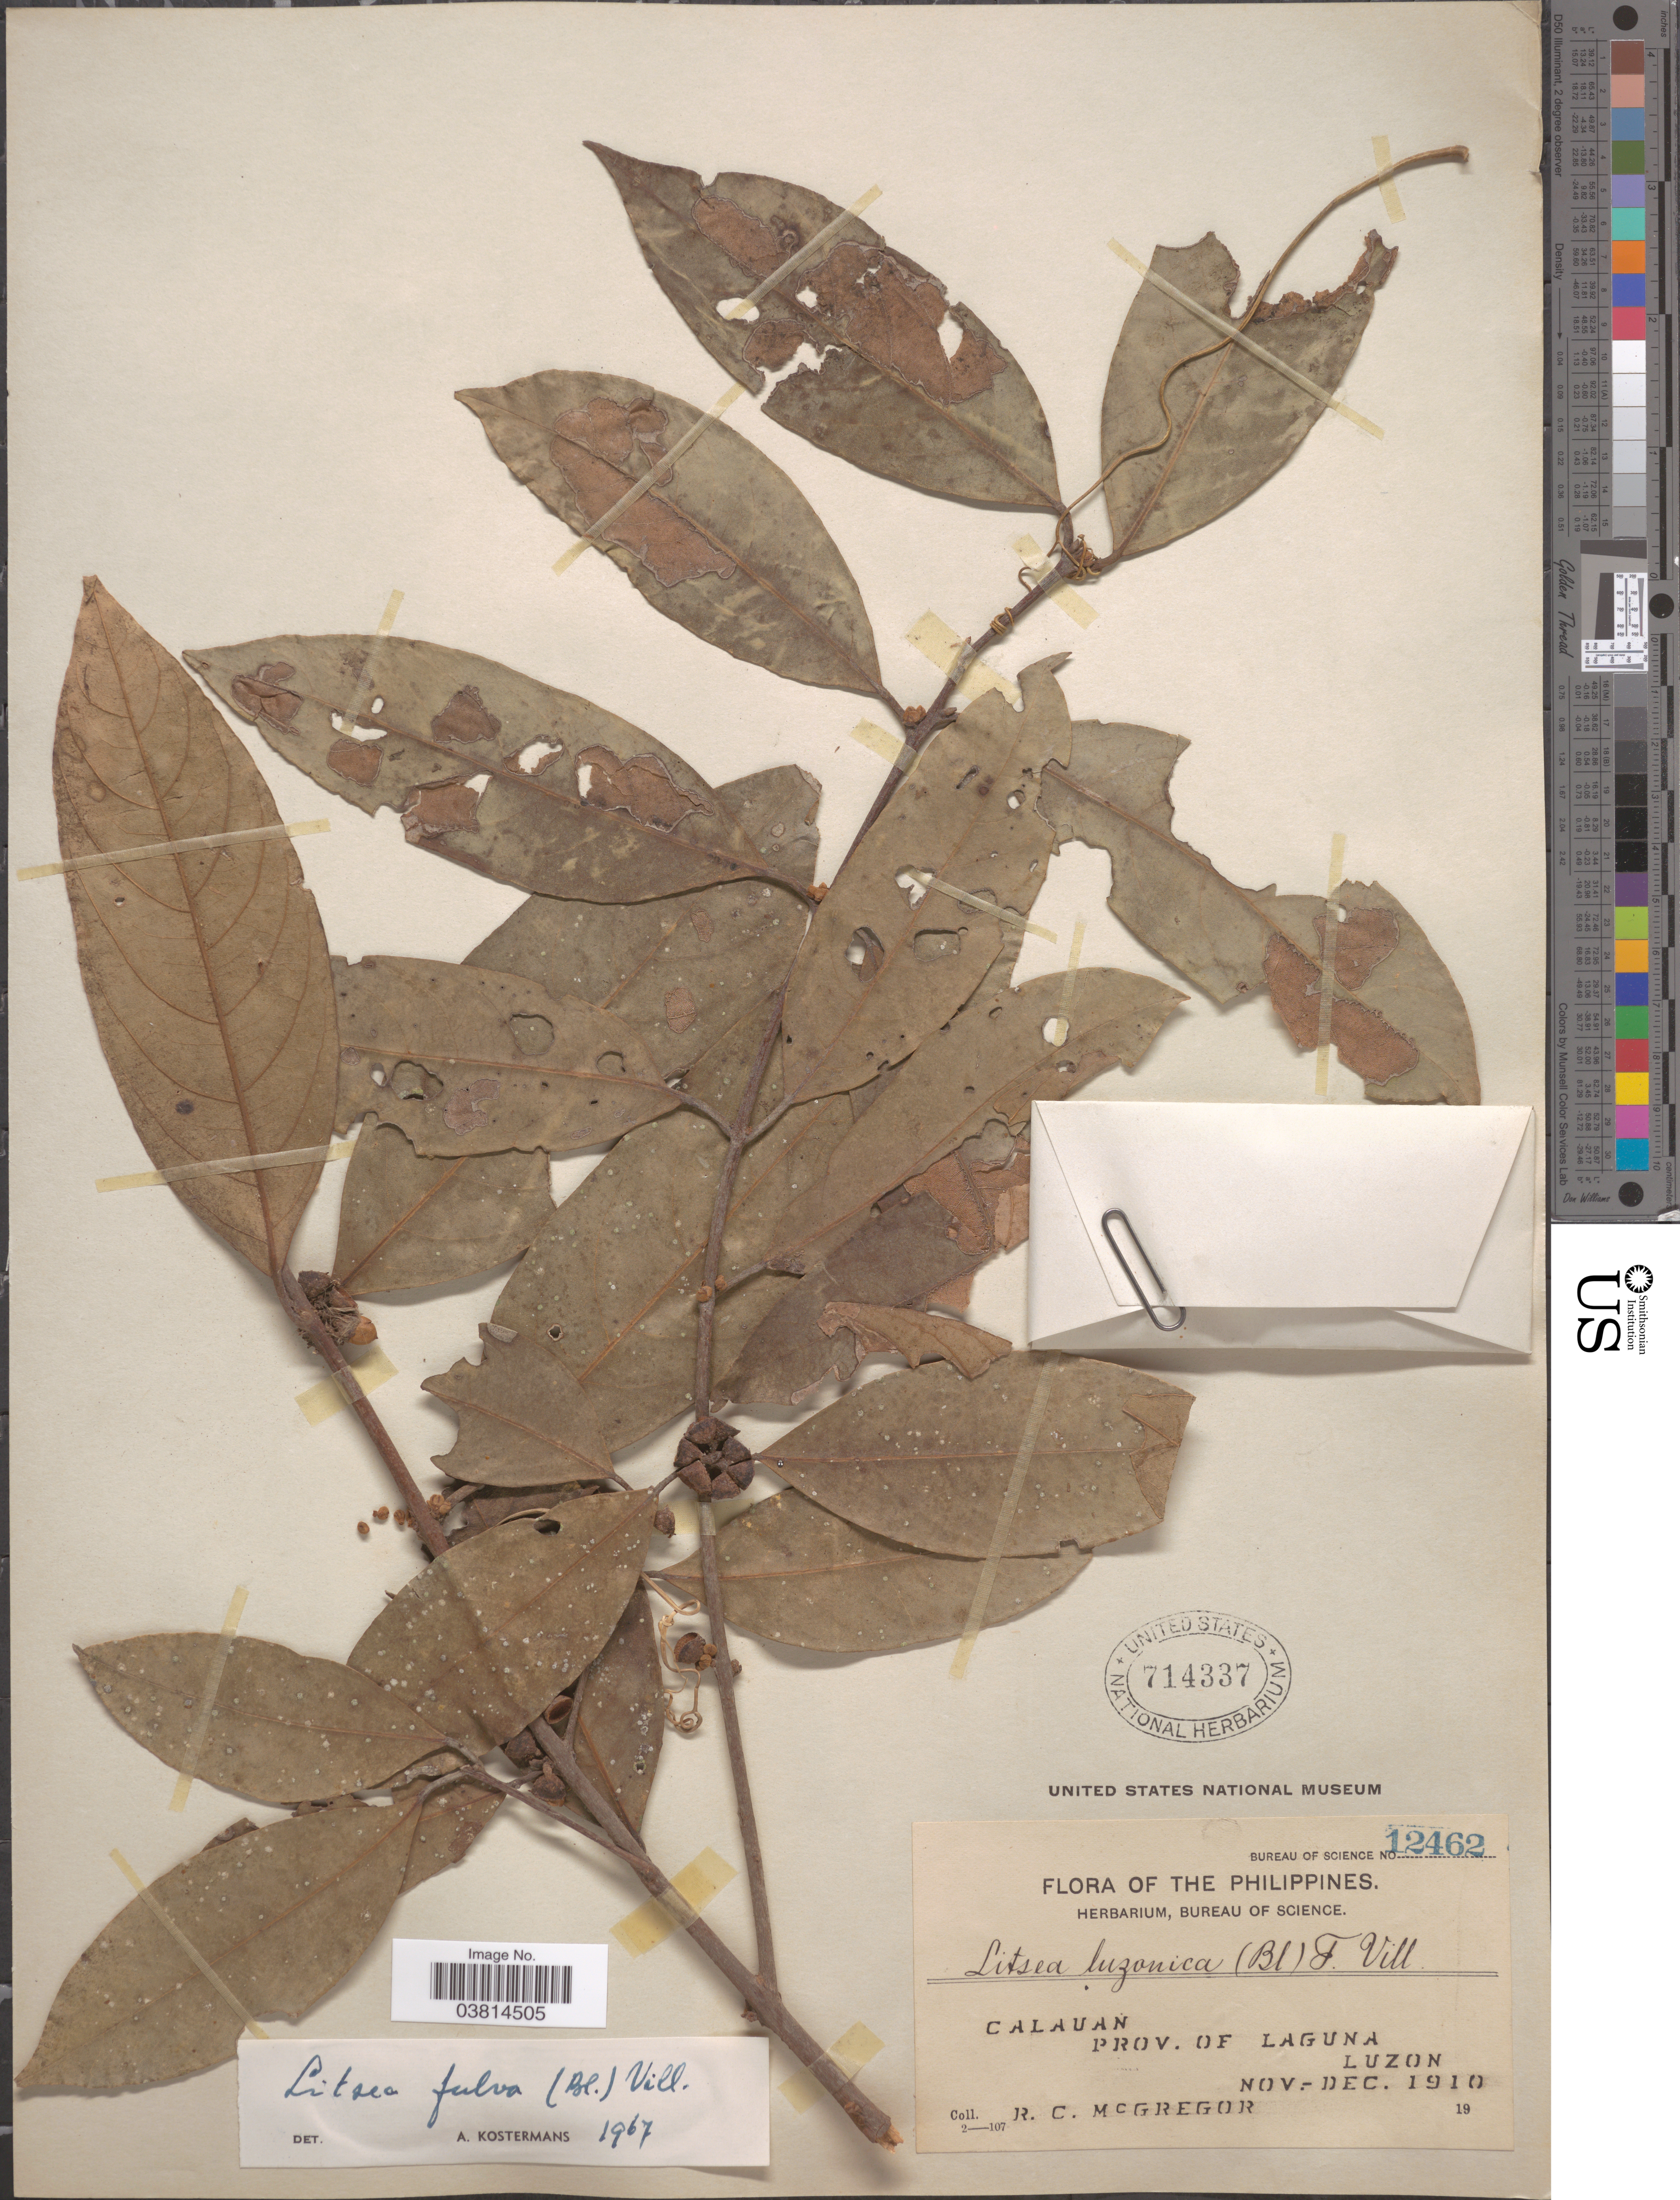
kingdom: Plantae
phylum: Tracheophyta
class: Magnoliopsida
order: Laurales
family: Lauraceae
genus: Litsea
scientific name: Litsea fulva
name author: (Blume) Fern.-Vill.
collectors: R. C. McGregor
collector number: Bureau of Science 12462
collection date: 1910-11/1910-12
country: Philippines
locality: Caluan. Prov. of Laguna. Luzon.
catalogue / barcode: US 714337